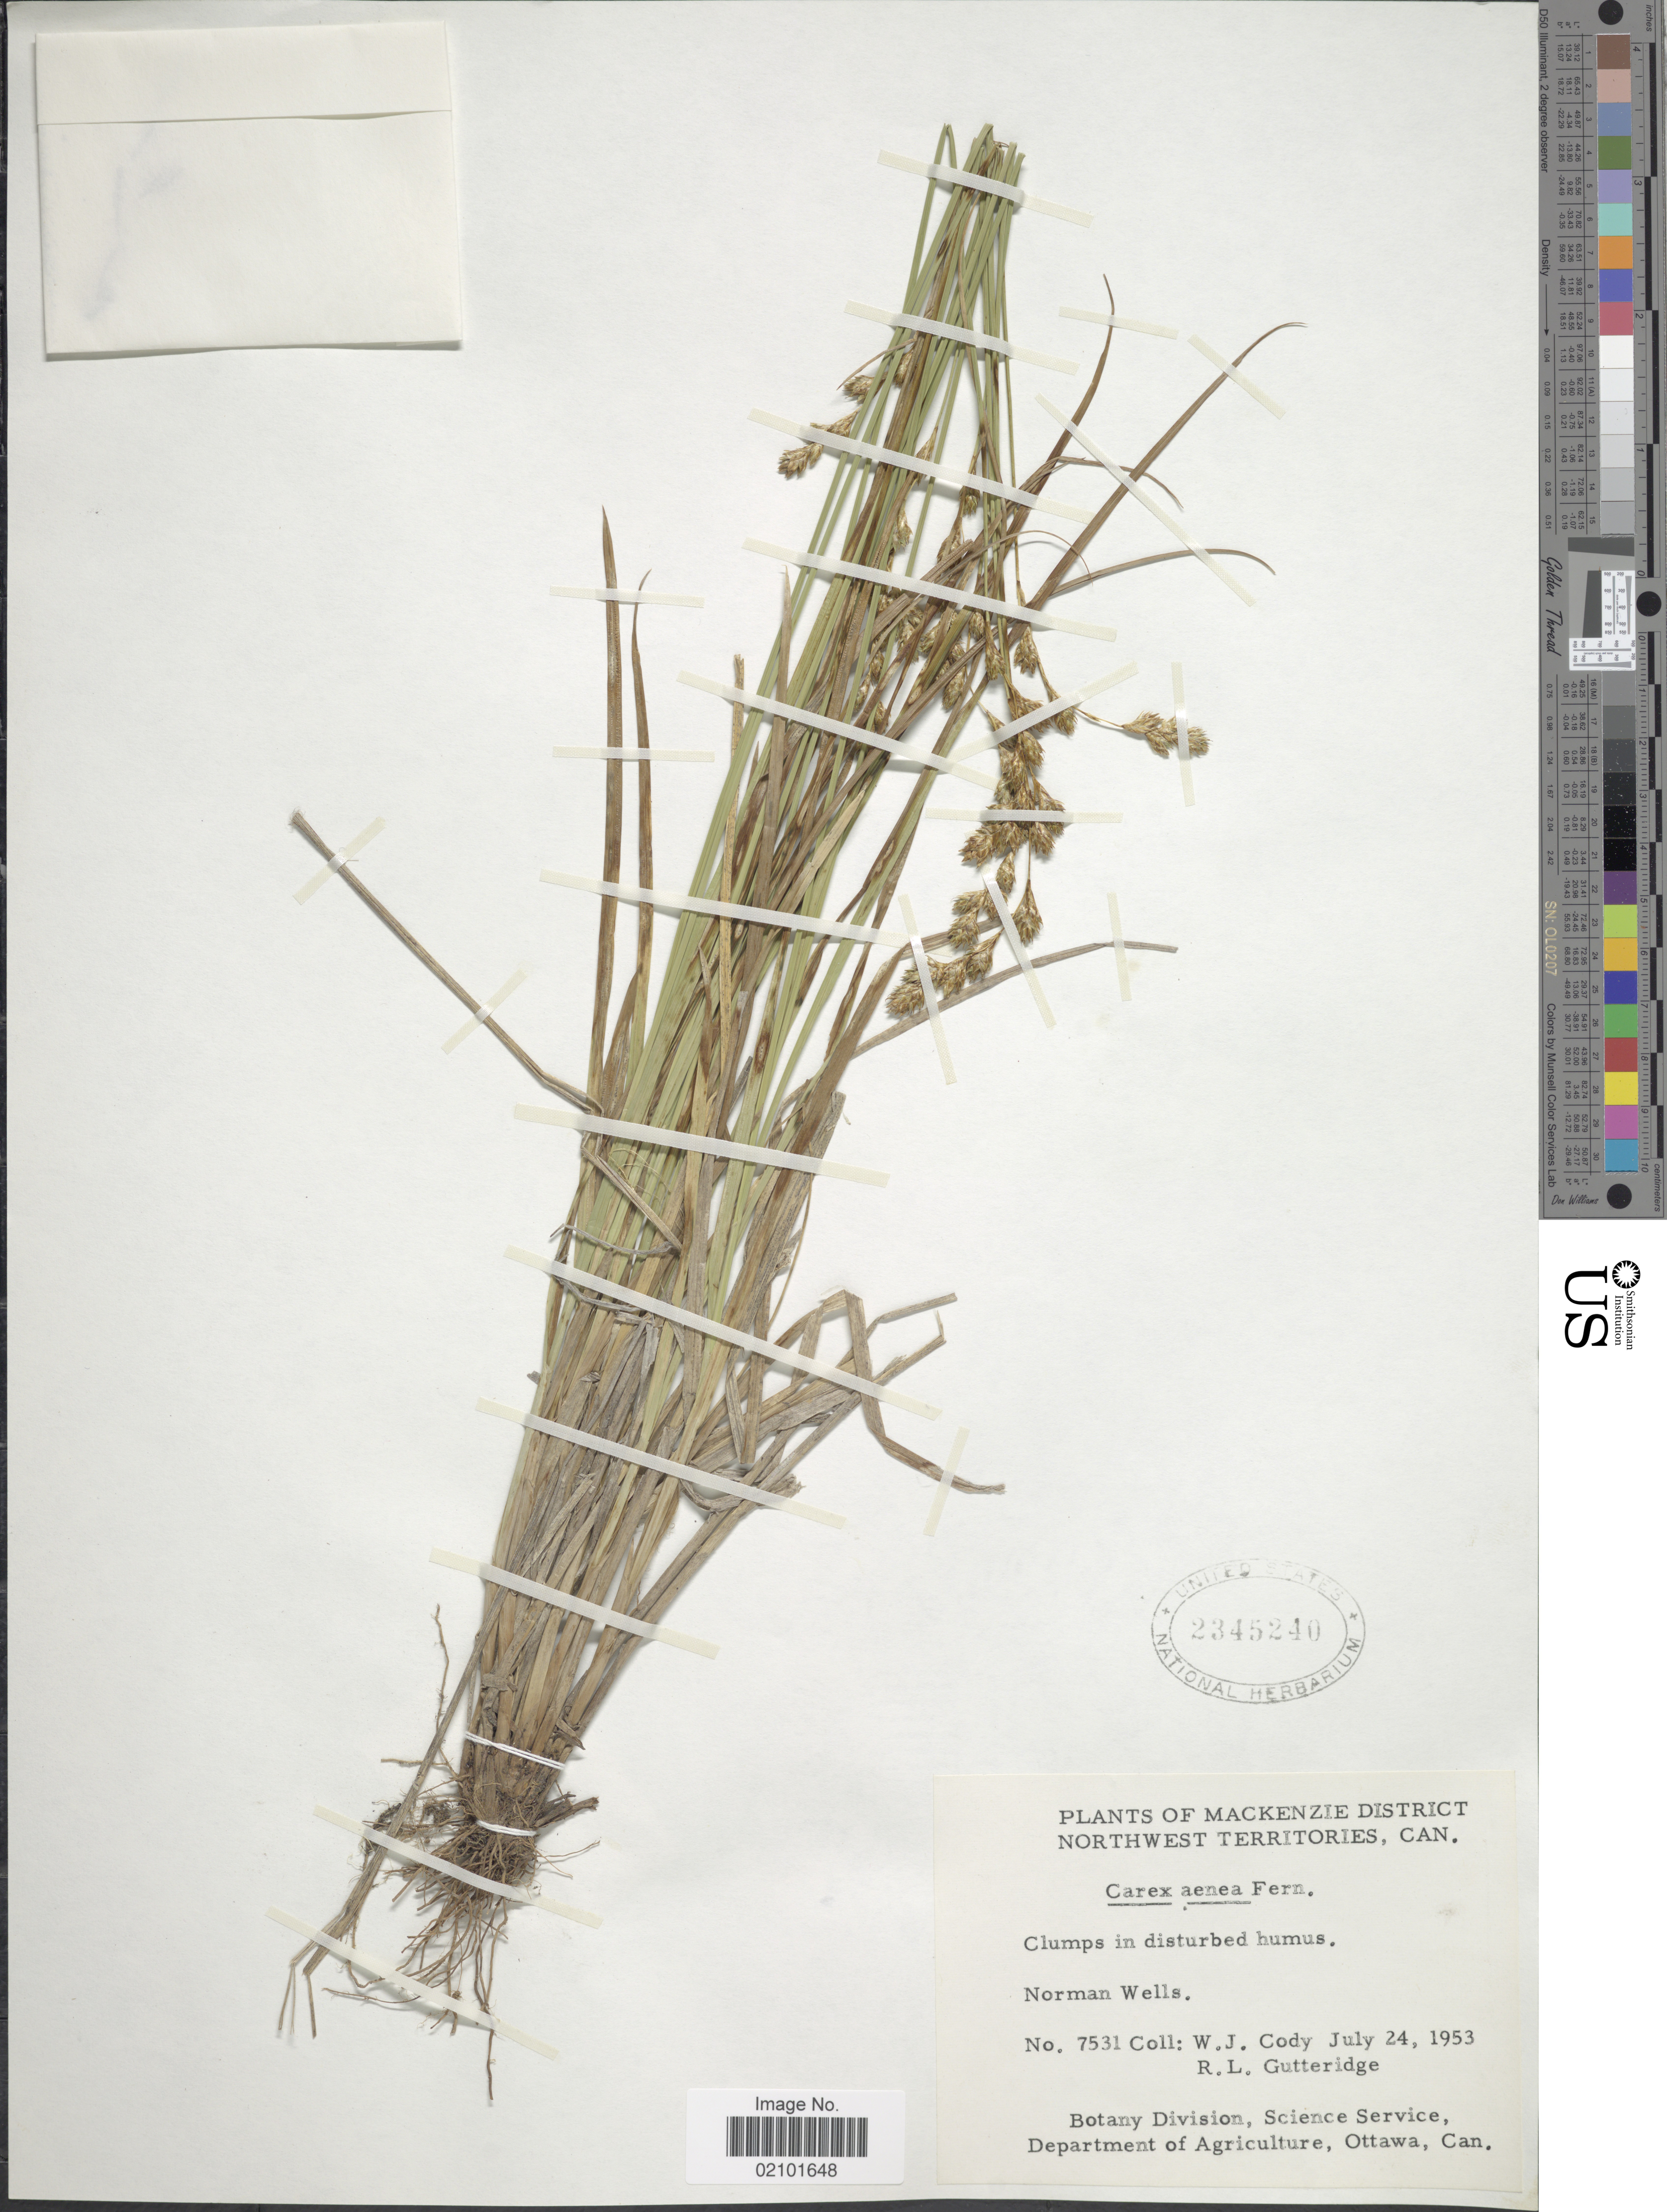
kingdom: Plantae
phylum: Tracheophyta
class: Liliopsida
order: Poales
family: Cyperaceae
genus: Carex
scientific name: Carex foenea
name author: Willd.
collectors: W. Cody & R. Gutteridge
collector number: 7531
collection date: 1953-07-24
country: Canada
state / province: Northwest Territories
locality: MacKenzie District. Norman Wells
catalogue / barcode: US 2345240